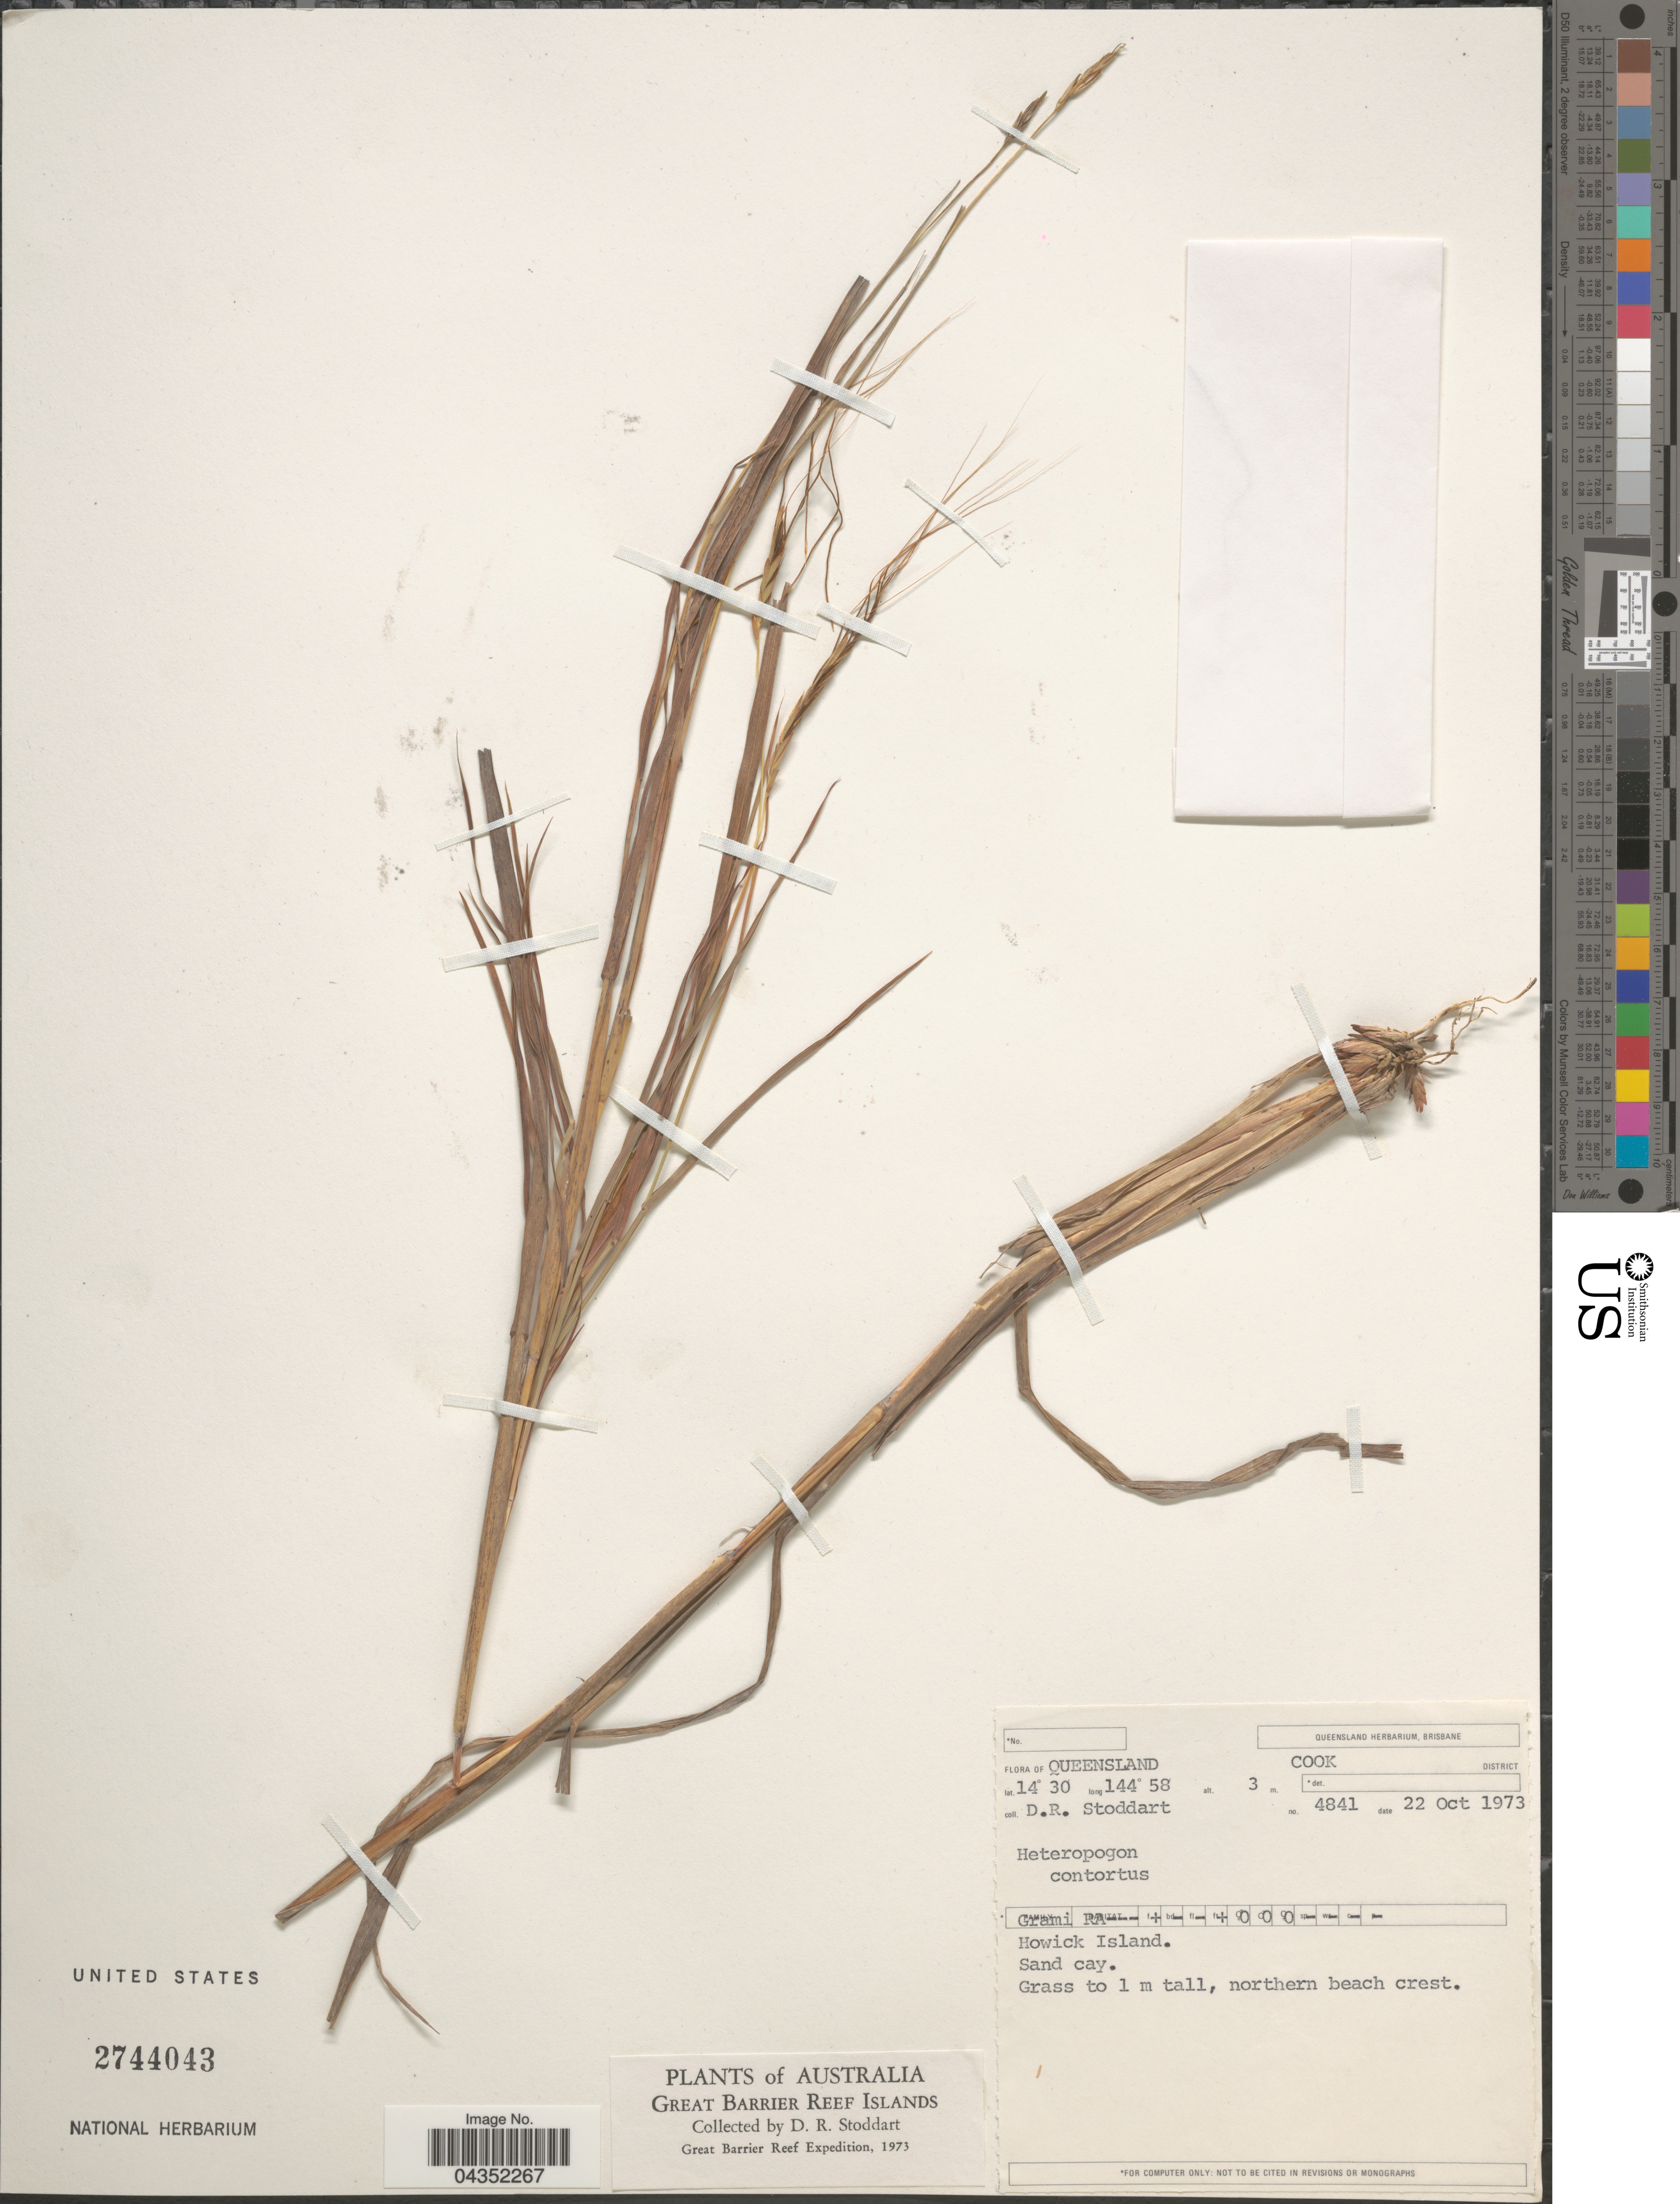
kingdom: Plantae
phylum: Tracheophyta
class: Liliopsida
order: Poales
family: Poaceae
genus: Heteropogon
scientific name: Heteropogon contortus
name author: (L.) P. Beauv. ex Roem. & Schult.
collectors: D. R. Stoddart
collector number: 4841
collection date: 1973-10-22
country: Australia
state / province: Queensland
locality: Cook District. Howick Island. Great Barrier Reef Islands. Great Barrier Reef Expedition, 1973.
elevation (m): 3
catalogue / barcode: US 2744043